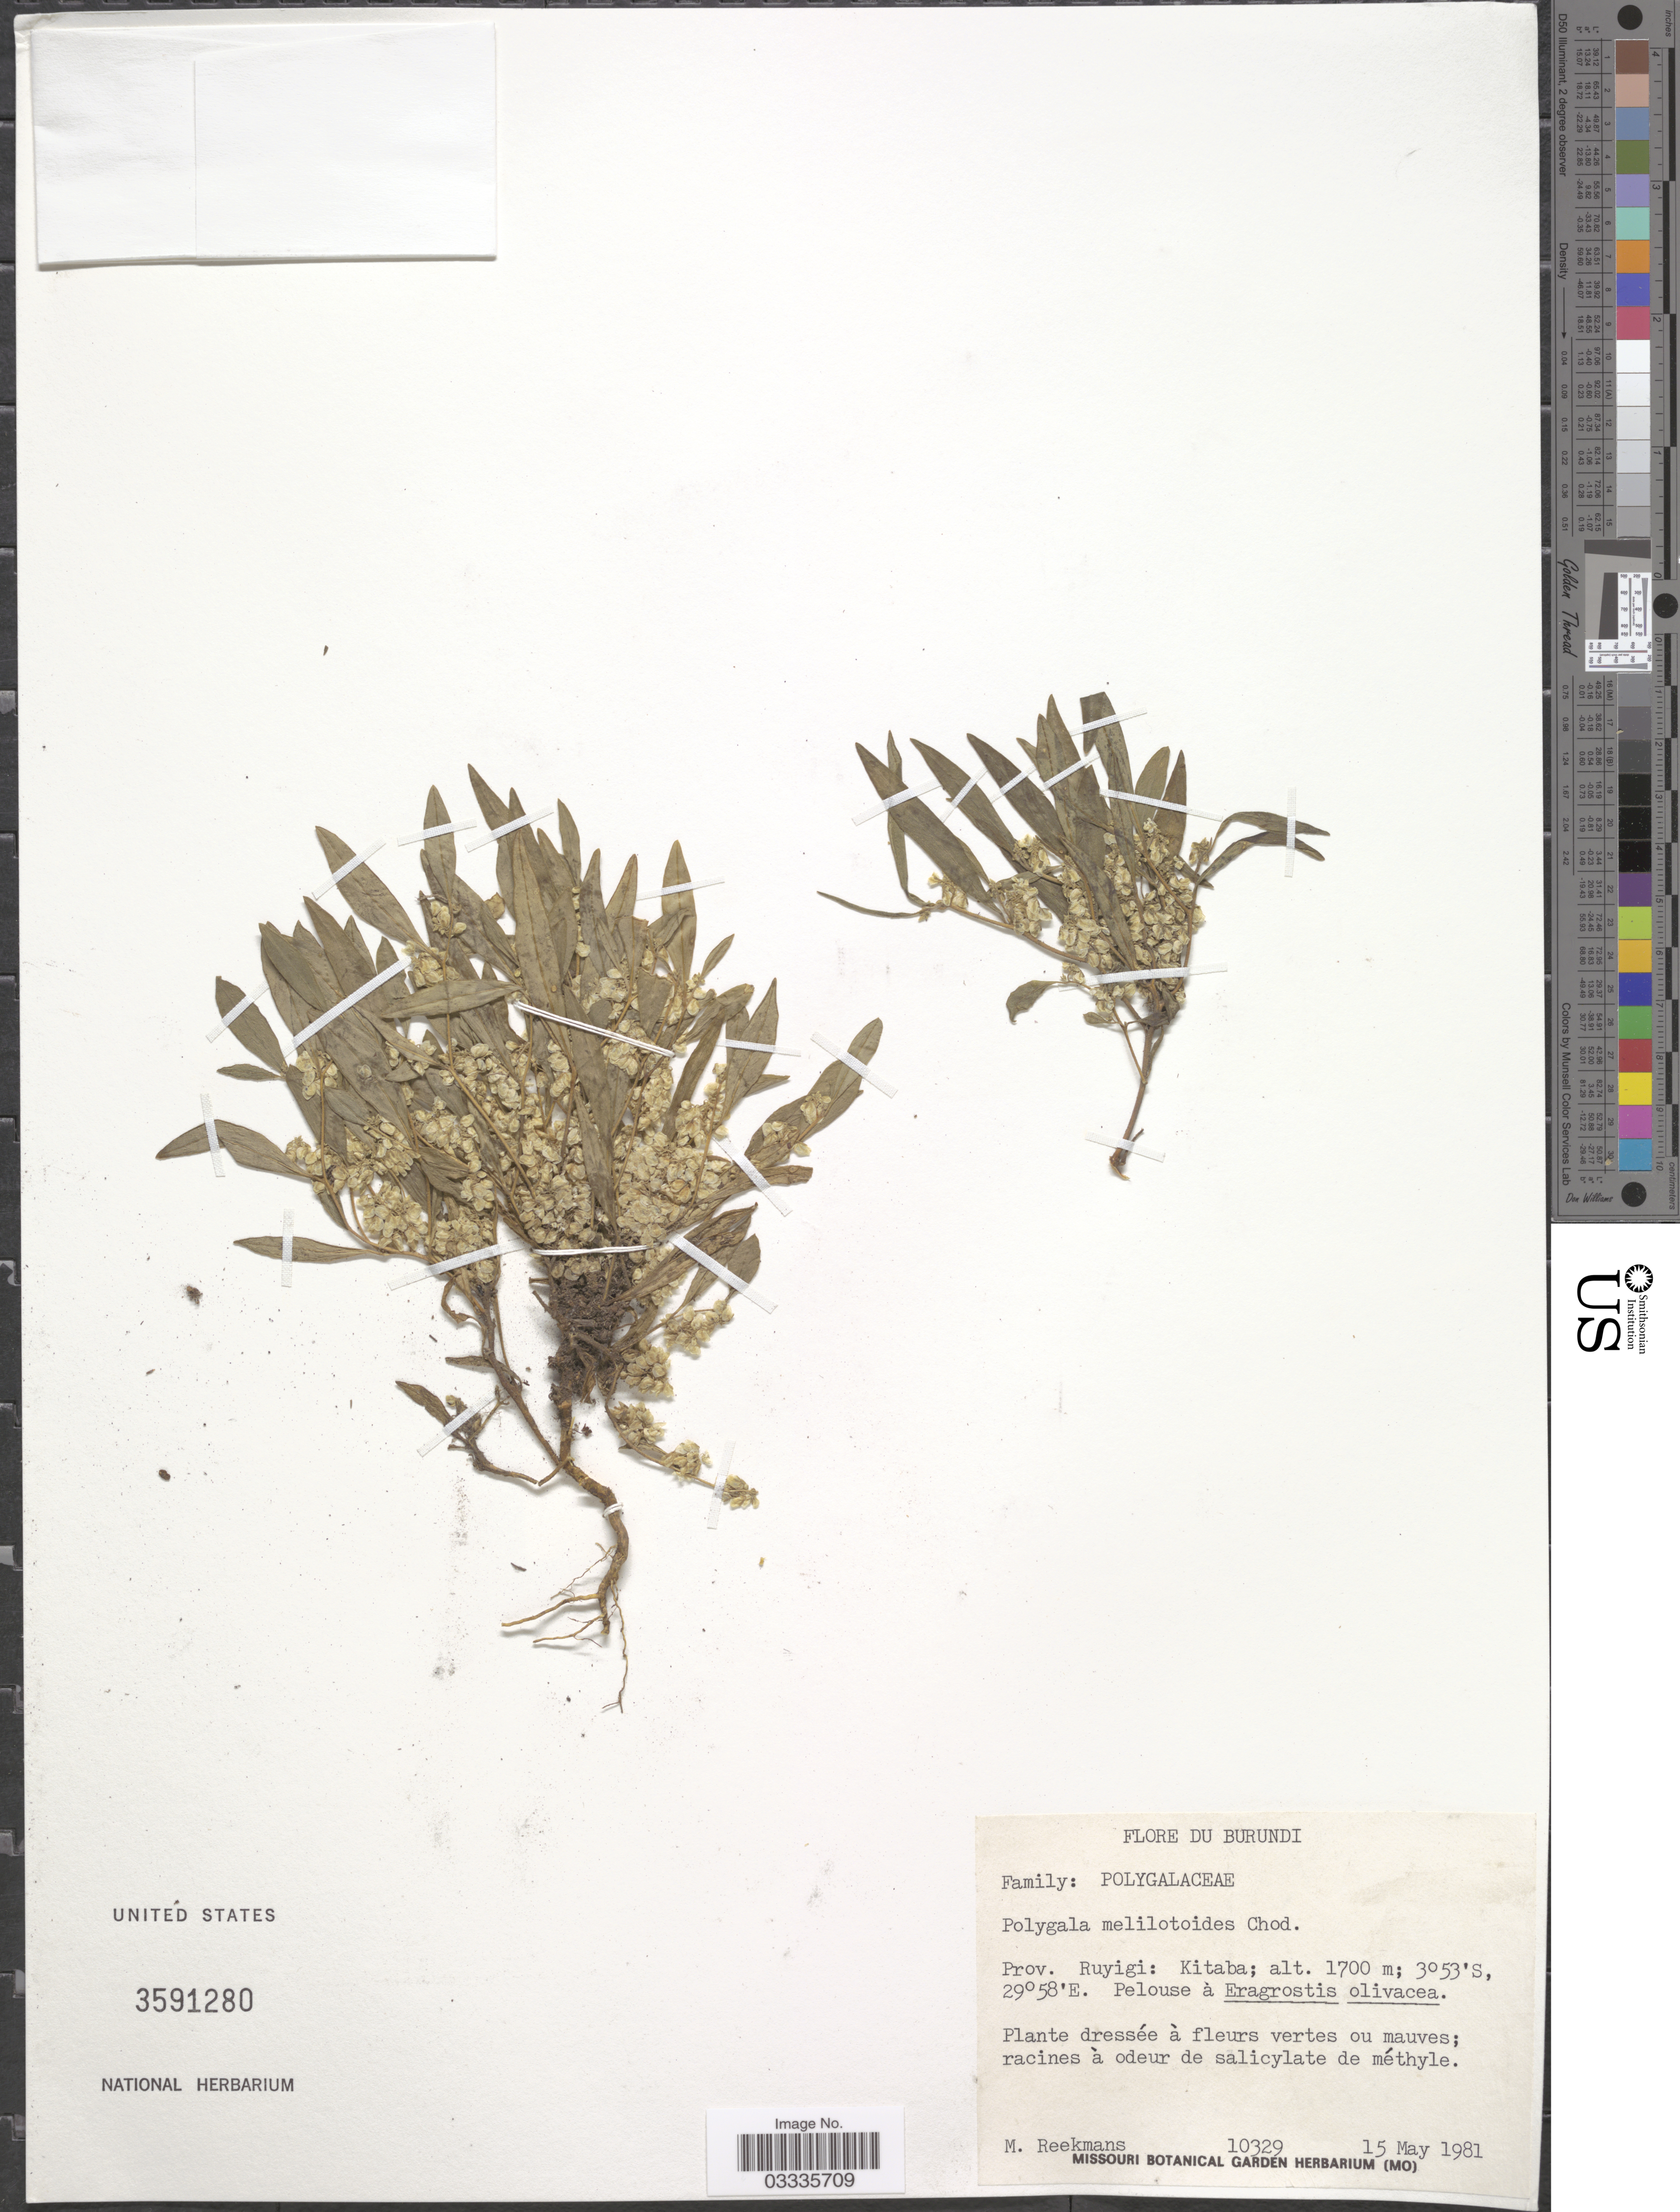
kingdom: Plantae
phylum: Tracheophyta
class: Magnoliopsida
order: Fabales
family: Polygalaceae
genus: Polygala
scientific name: Polygala melilotoides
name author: Chodat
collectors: M. Reekmans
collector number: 10329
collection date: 1981-05-15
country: Burundi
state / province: Ruyigi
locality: Kitaba.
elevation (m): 1700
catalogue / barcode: US 3591280